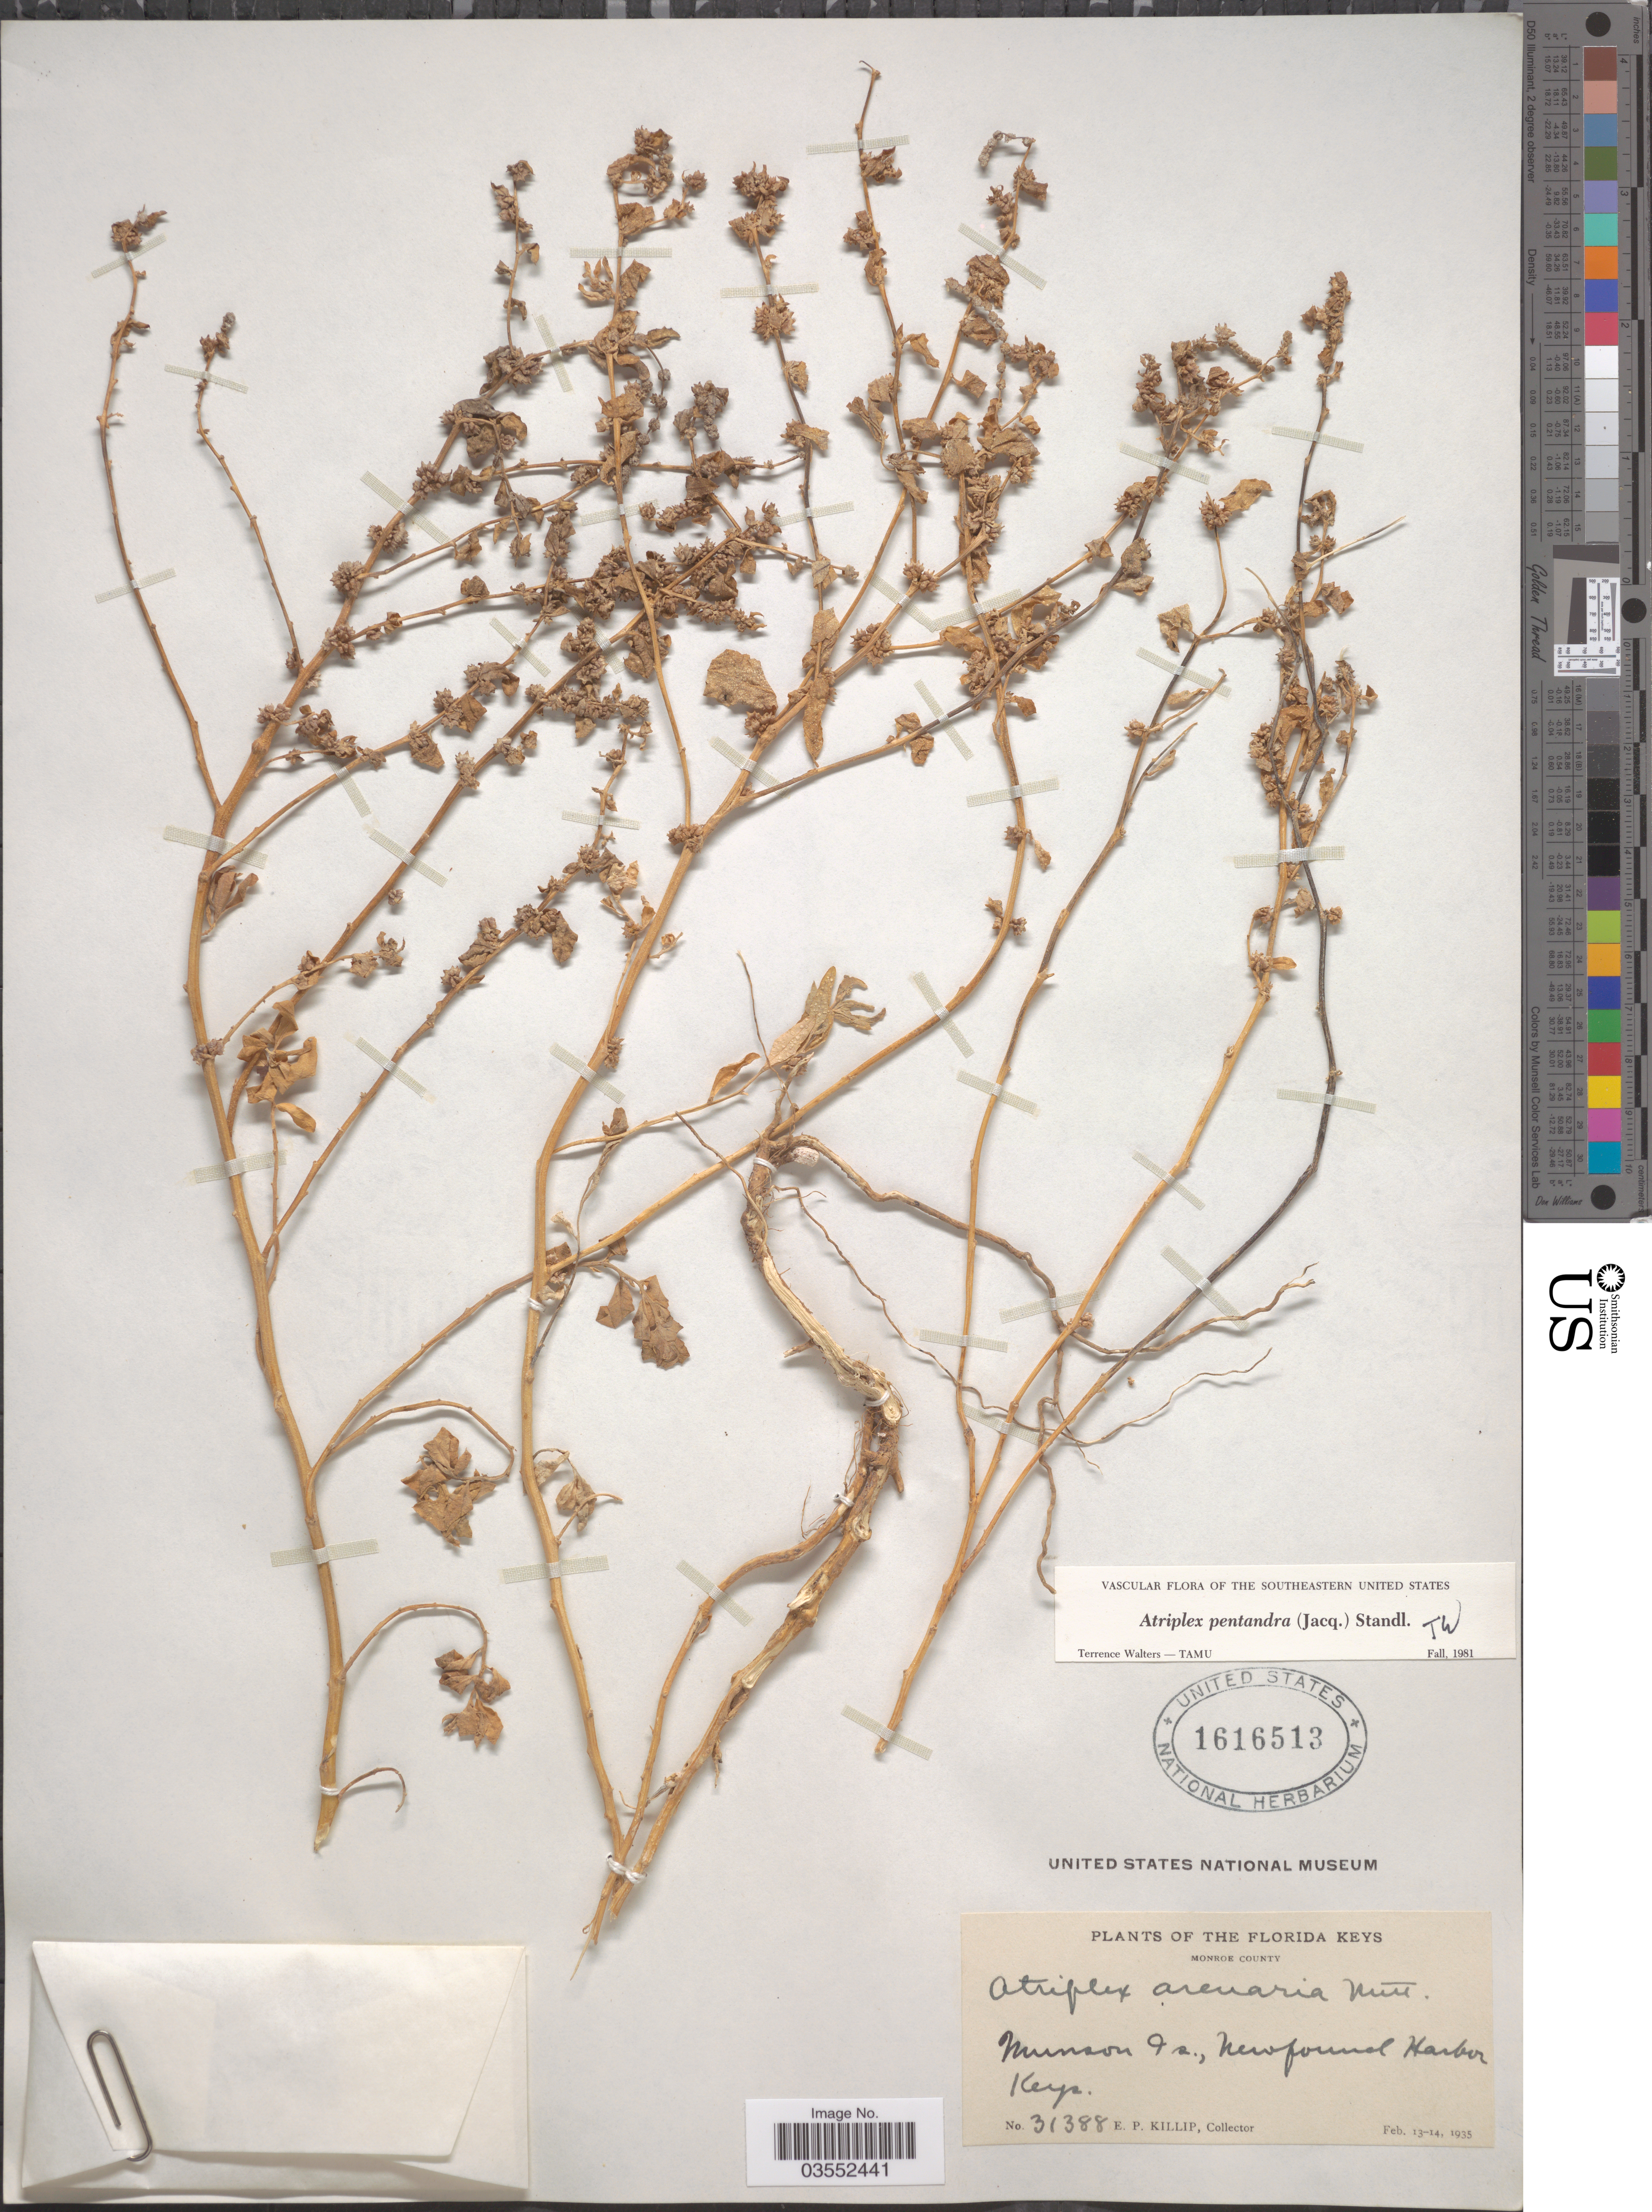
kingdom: Plantae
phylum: Tracheophyta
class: Magnoliopsida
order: Caryophyllales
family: Amaranthaceae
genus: Atriplex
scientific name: Atriplex pentandra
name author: (Jacq.) Standl.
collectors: E. P. Killip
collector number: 31388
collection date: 1935-02-13/1935-02-14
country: United States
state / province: Florida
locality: The Florida Keys, Monroe County. Munson Is., Newfound Harbor Keys.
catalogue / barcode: US 1616513